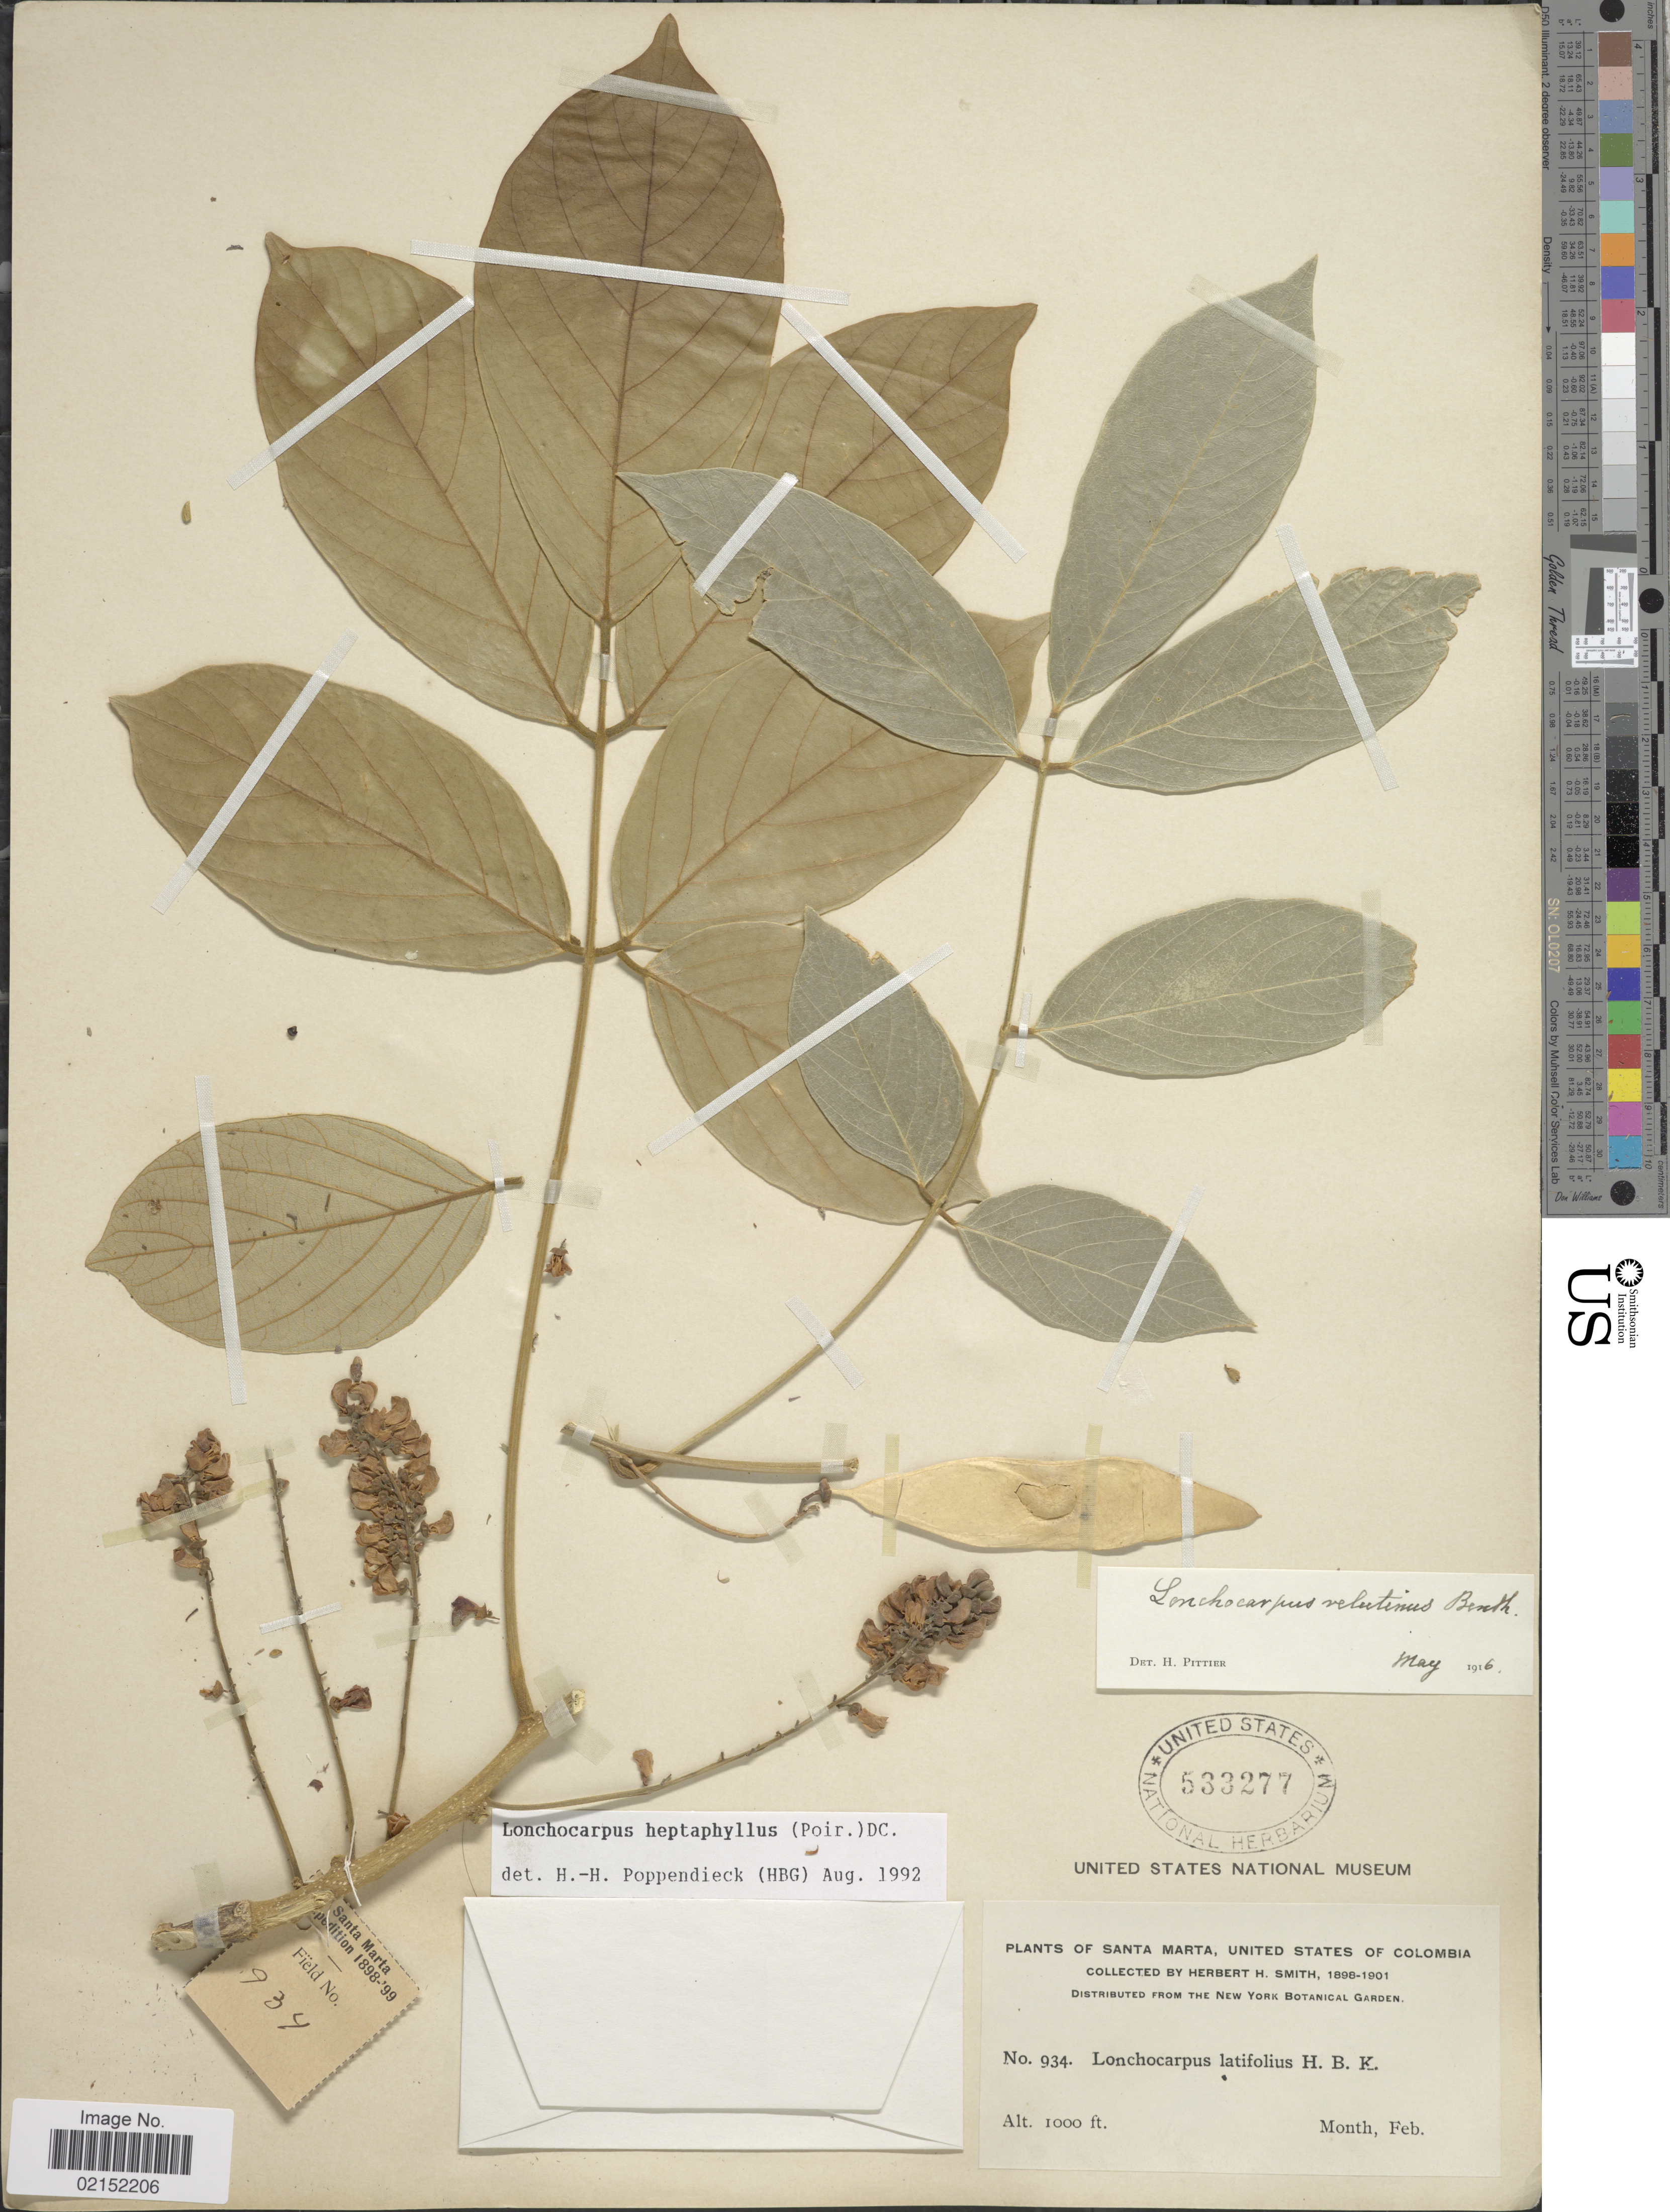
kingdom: Plantae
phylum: Tracheophyta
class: Magnoliopsida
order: Fabales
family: Fabaceae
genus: Lonchocarpus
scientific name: Lonchocarpus heptaphyllus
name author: (Poir.) DC.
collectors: Herbert H. Smith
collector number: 934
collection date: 1898-02/1901-02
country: Colombia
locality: Santa Marta, United States of Colombia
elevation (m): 305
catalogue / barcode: US 533277